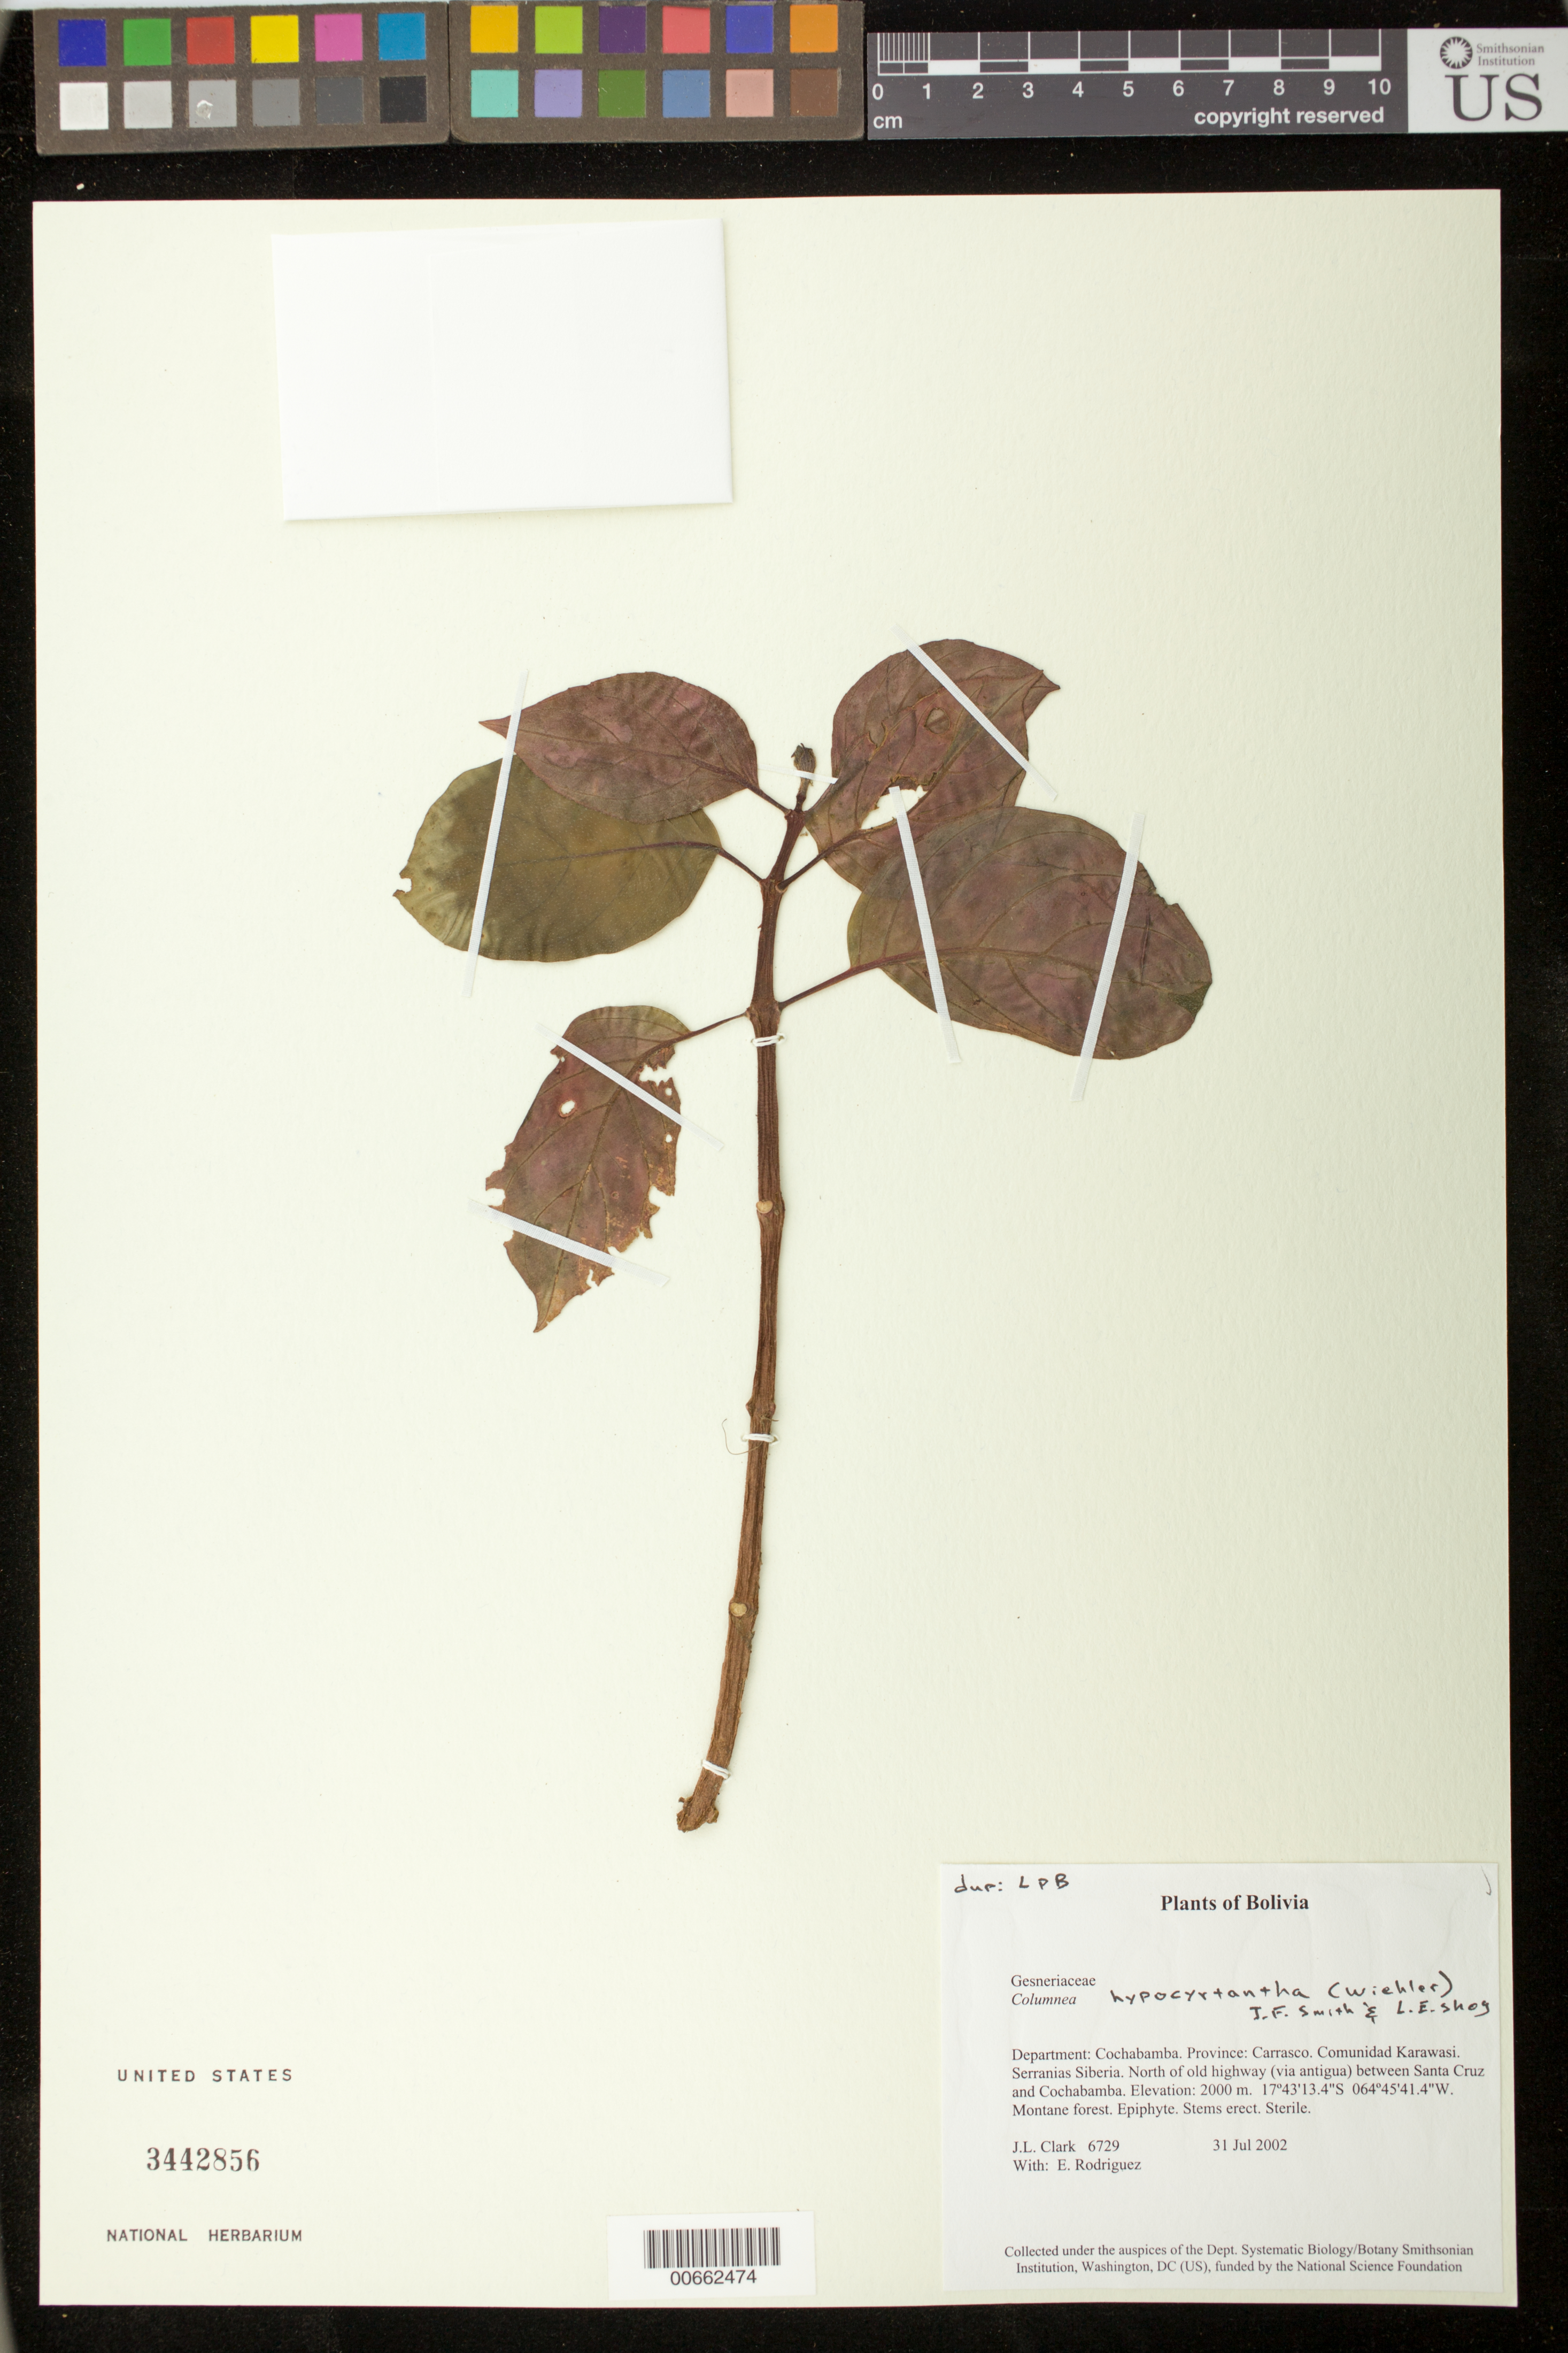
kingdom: Plantae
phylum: Tracheophyta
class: Magnoliopsida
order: Lamiales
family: Gesneriaceae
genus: Columnea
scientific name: Columnea hypocyrtantha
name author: (Wiehler) J.F. Sm. & L.E. Skog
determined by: Clark, J. L., (SEL), The Marie Selby Botanical Garden (UNITED STATES)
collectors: J. L. Clark & E. Rodriguez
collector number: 6729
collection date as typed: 31 Jul 2002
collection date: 2002-07-31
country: Bolivia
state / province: Cochabamba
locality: Carrasco, Comunidad Karawasi. Serranias Siberia. North of old highway (via antigua) between Santa Cruz and Cochabamba.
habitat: Montane forest.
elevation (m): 2000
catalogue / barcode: US 3442856